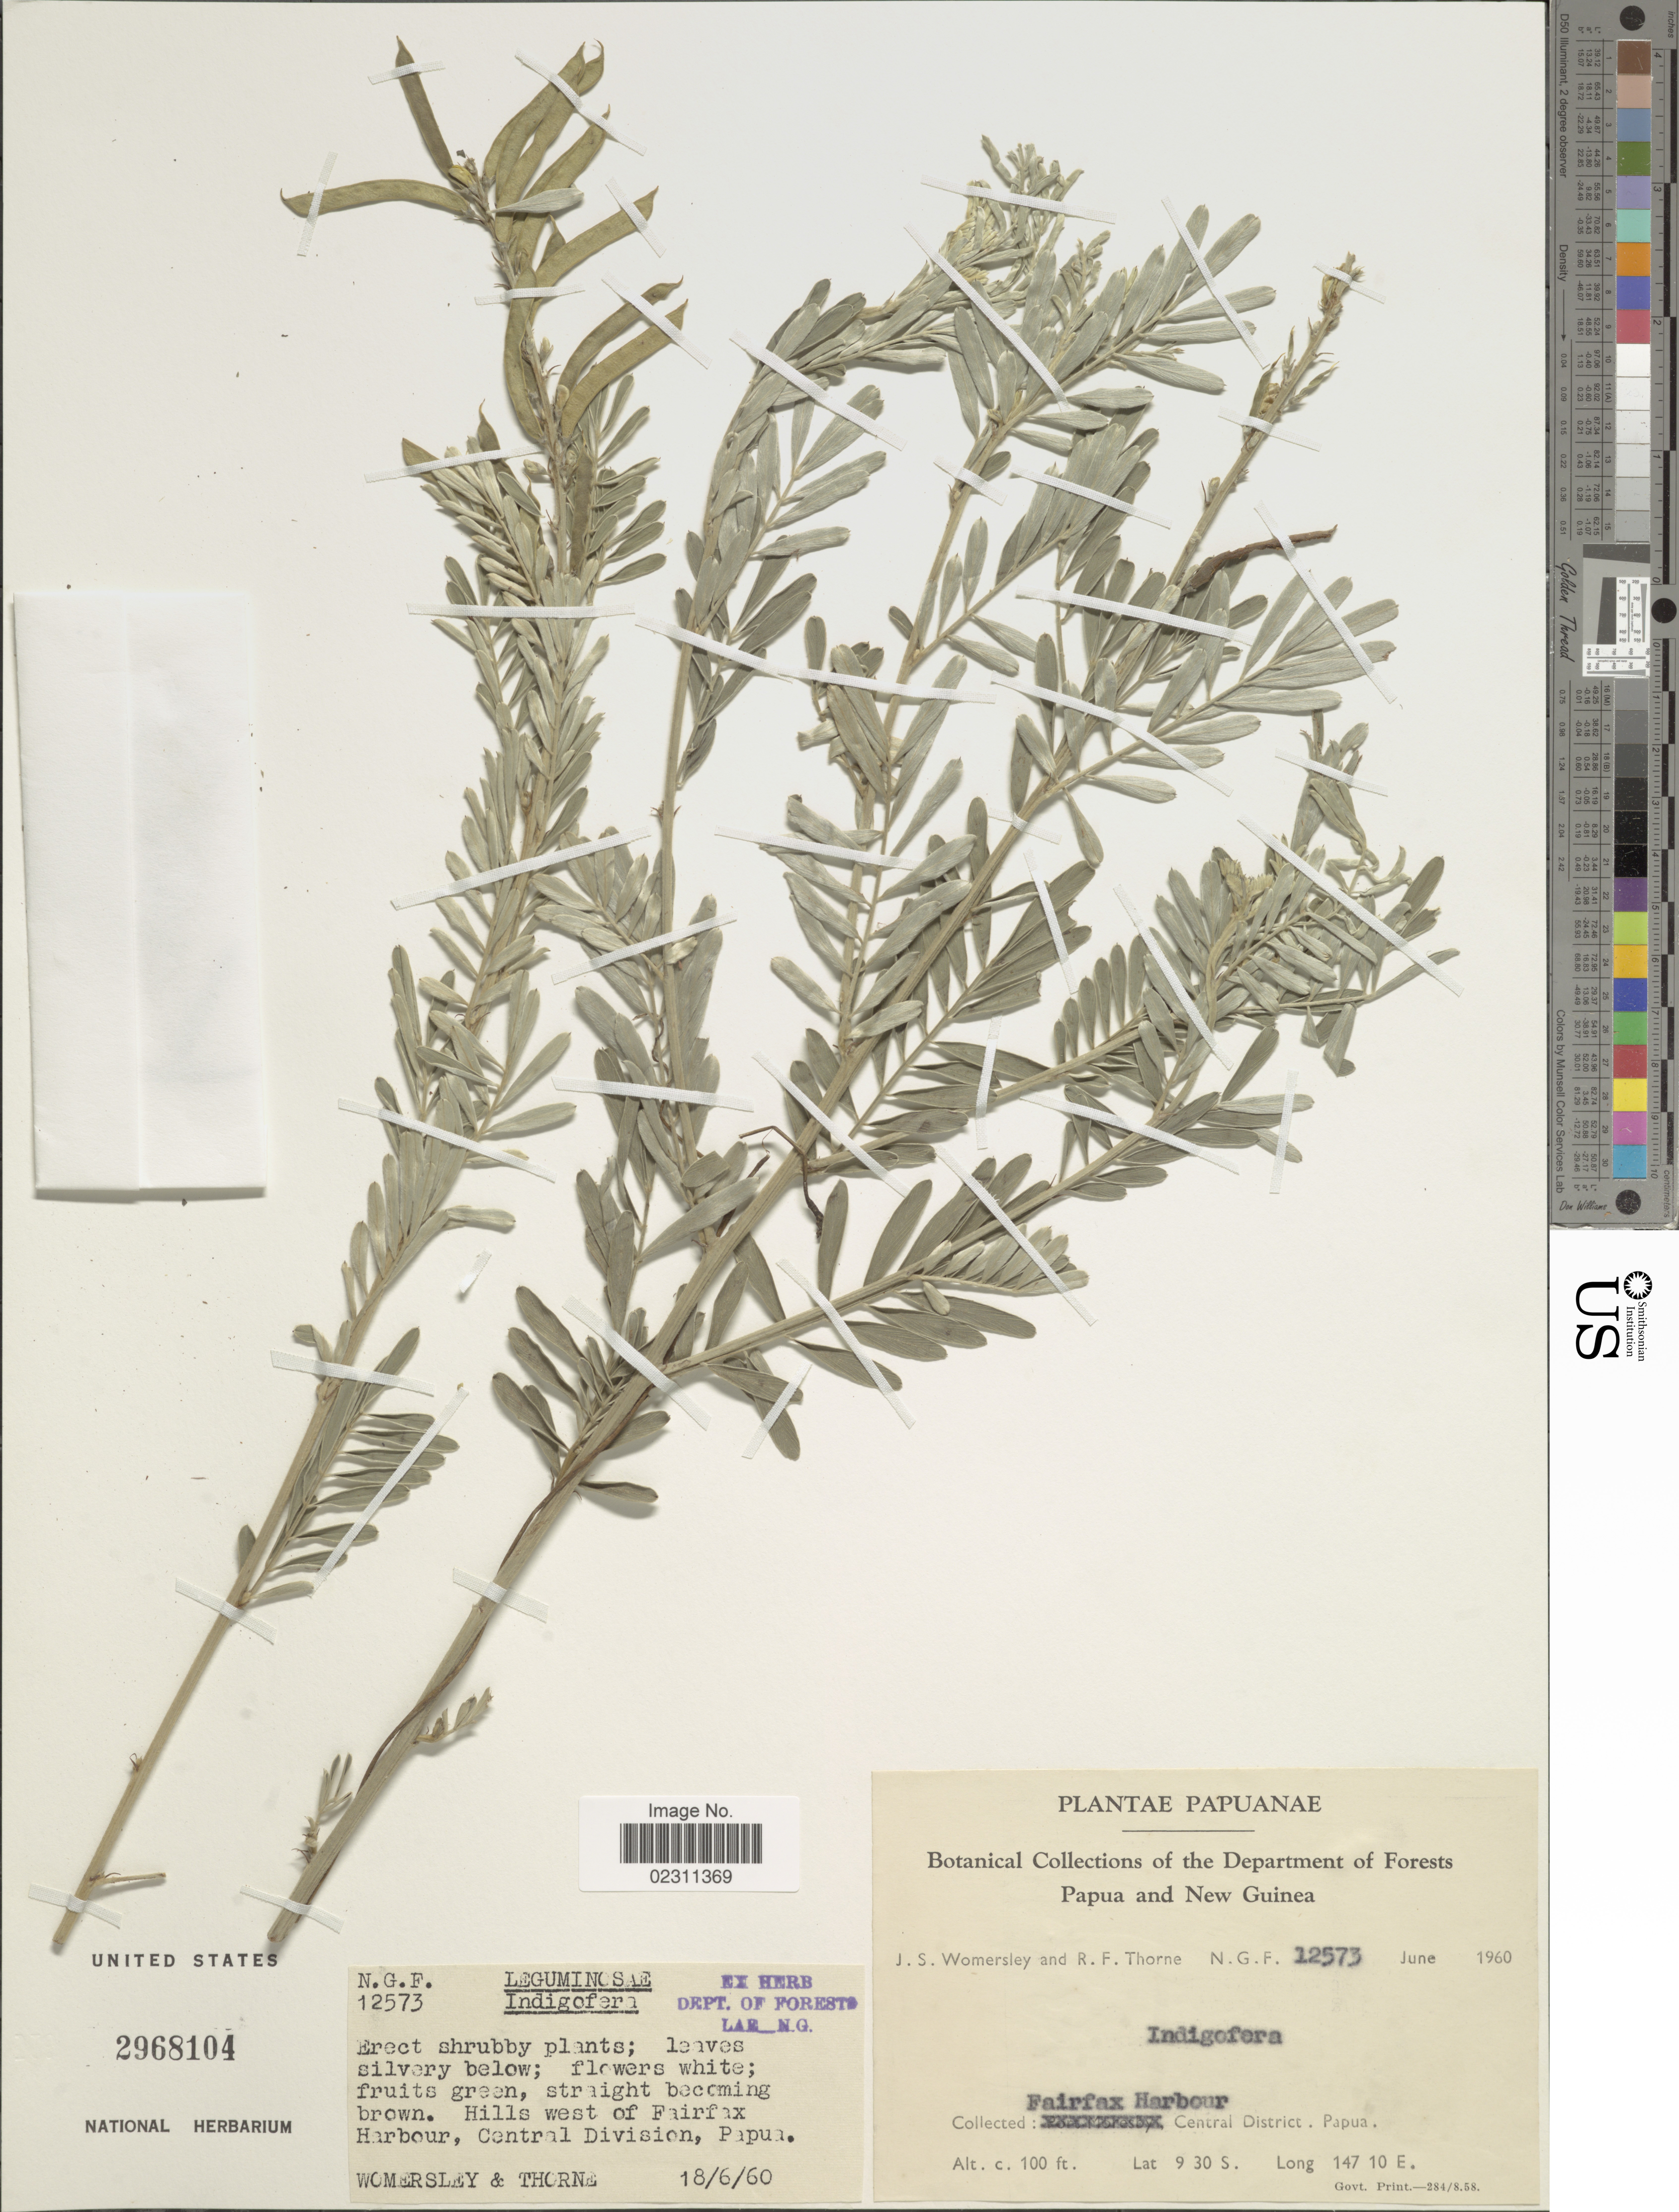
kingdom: Plantae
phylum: Tracheophyta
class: Magnoliopsida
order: Fabales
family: Fabaceae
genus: Indigofera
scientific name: Indigofera sp.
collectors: J. S. Womersley & R. F. Thorne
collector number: NGF12573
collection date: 1960-06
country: Papua New Guinea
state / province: Central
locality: Fairfax Harbour Central District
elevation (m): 30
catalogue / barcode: US 2968104